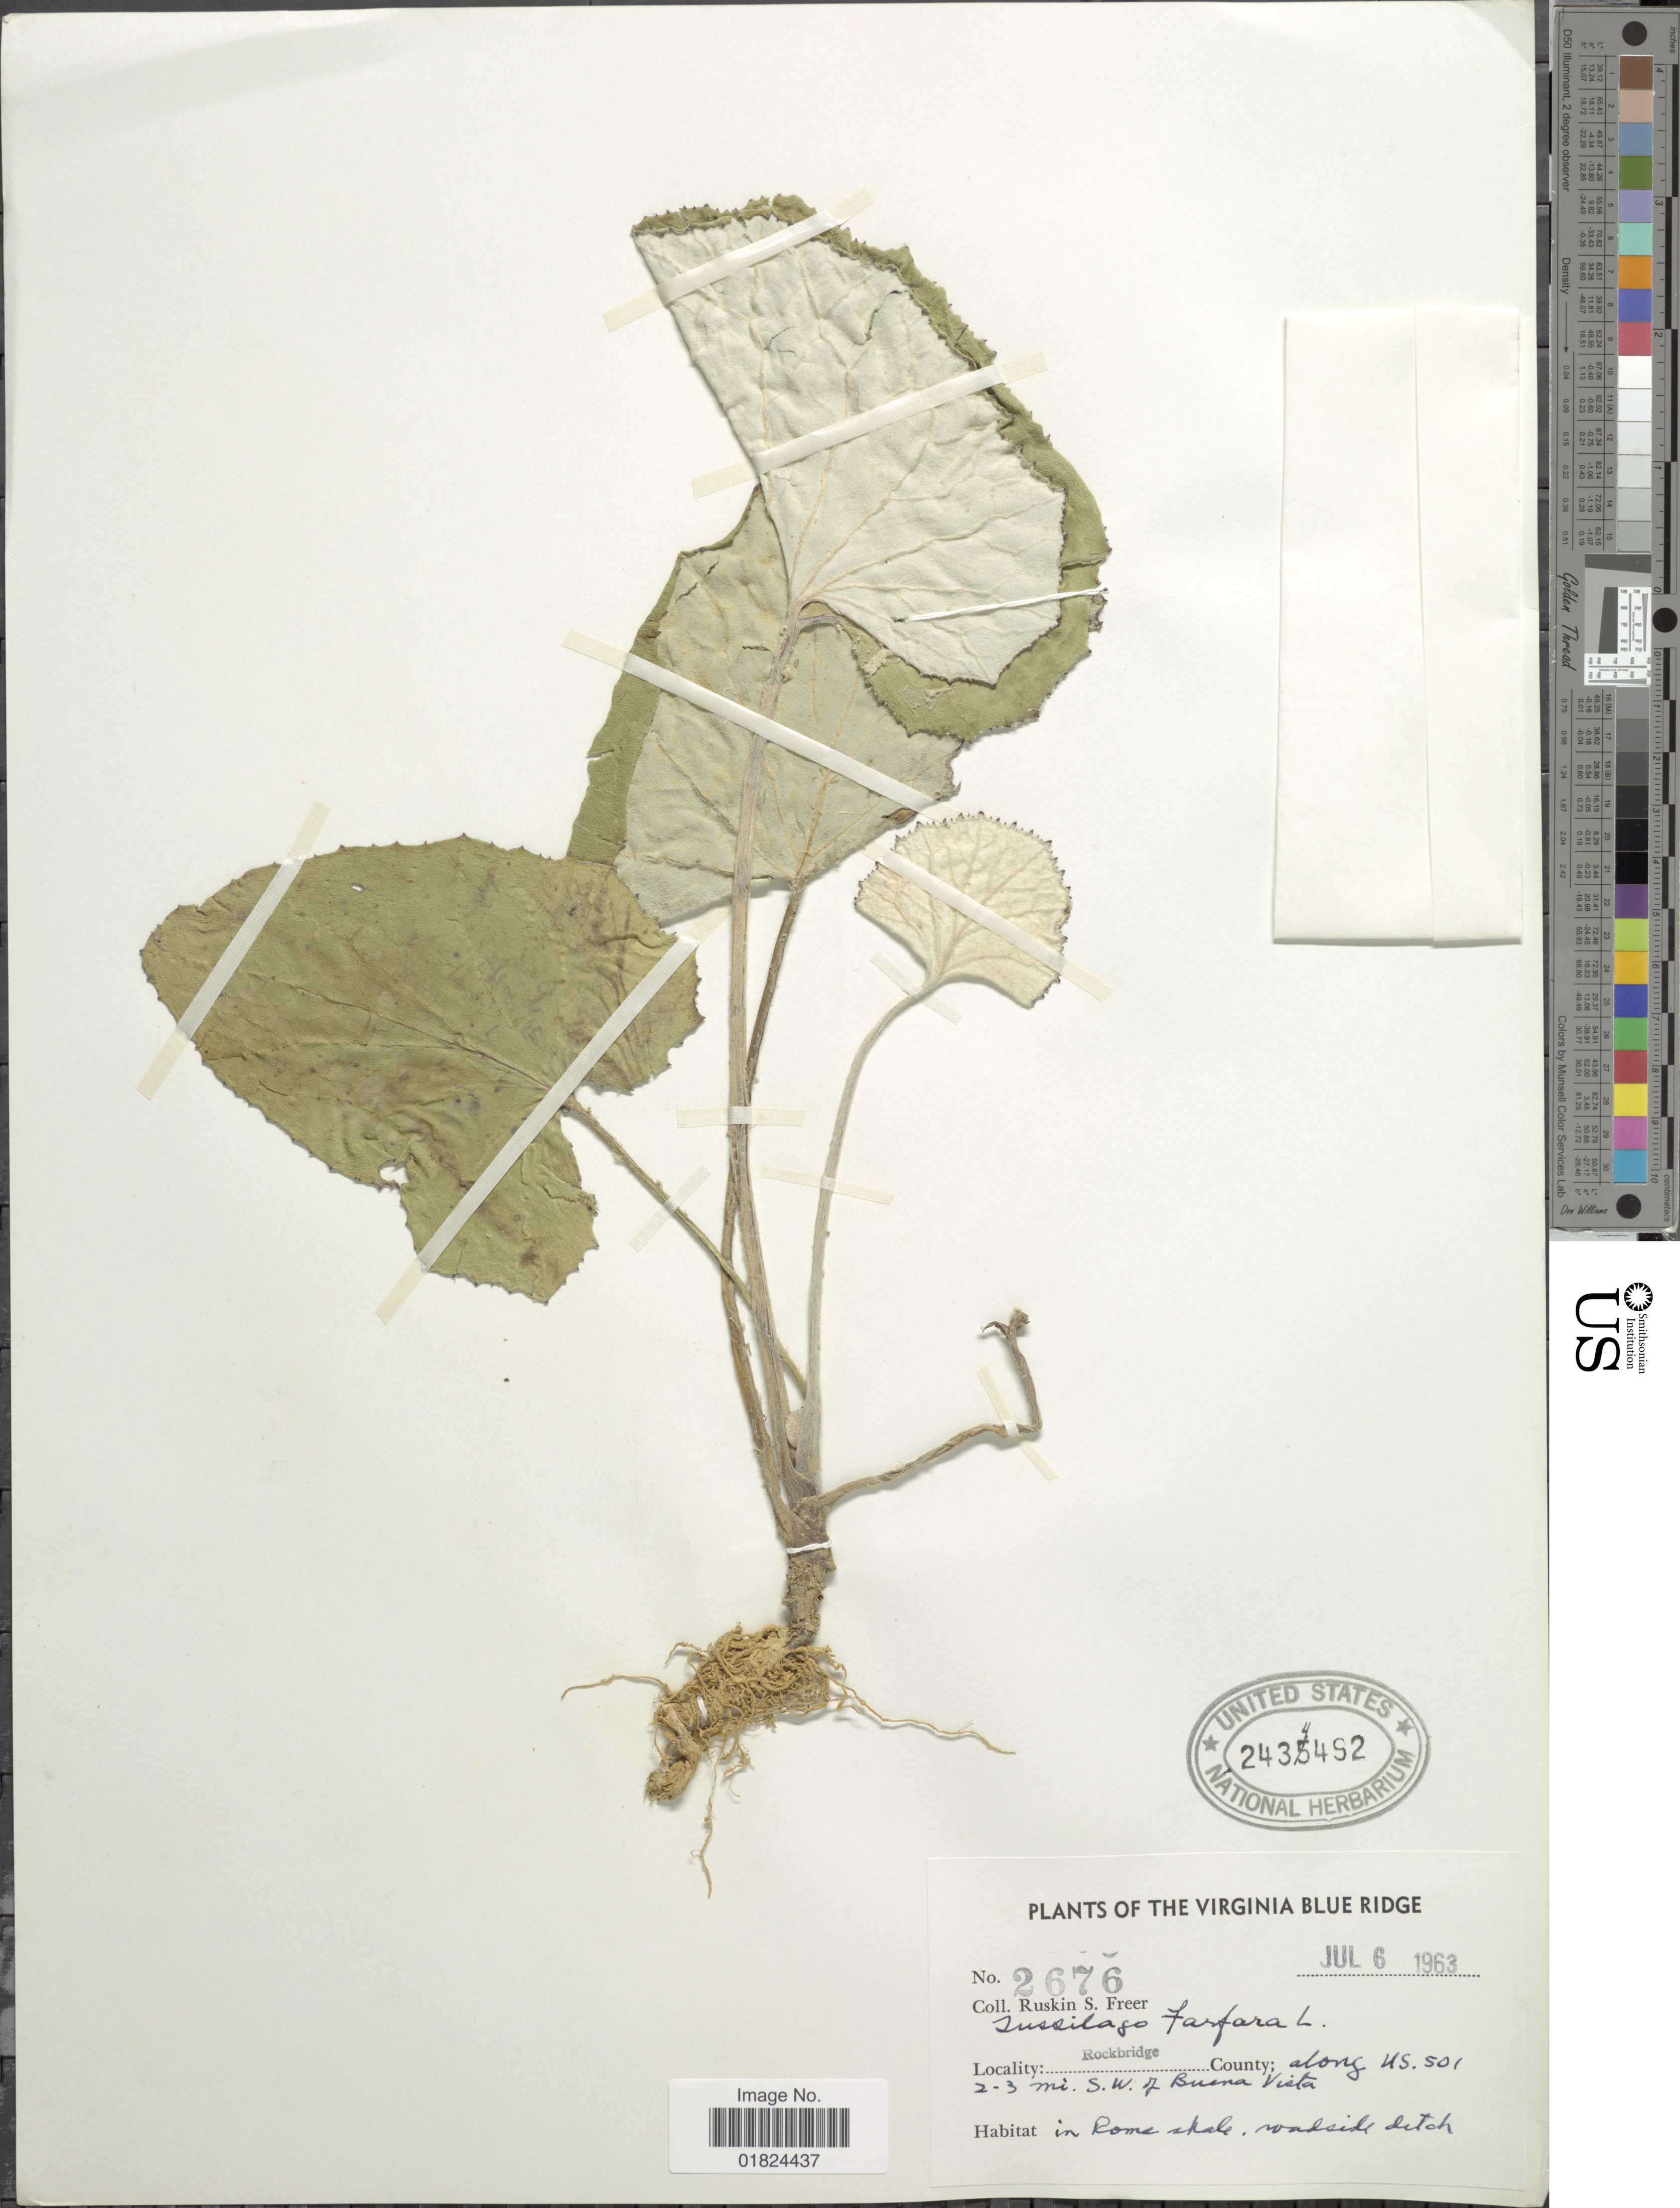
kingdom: Plantae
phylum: Tracheophyta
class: Magnoliopsida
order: Asterales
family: Asteraceae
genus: Tussilago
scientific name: Tussilago farfara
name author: L.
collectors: R. Freer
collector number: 2676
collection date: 1963-07-06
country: United States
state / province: Virginia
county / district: Rockbridge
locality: The Virginia Blue Ridge, Rockbridge County; along US. 501, 2-3 mi. S.W. of Buena Vista.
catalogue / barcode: US 2434492